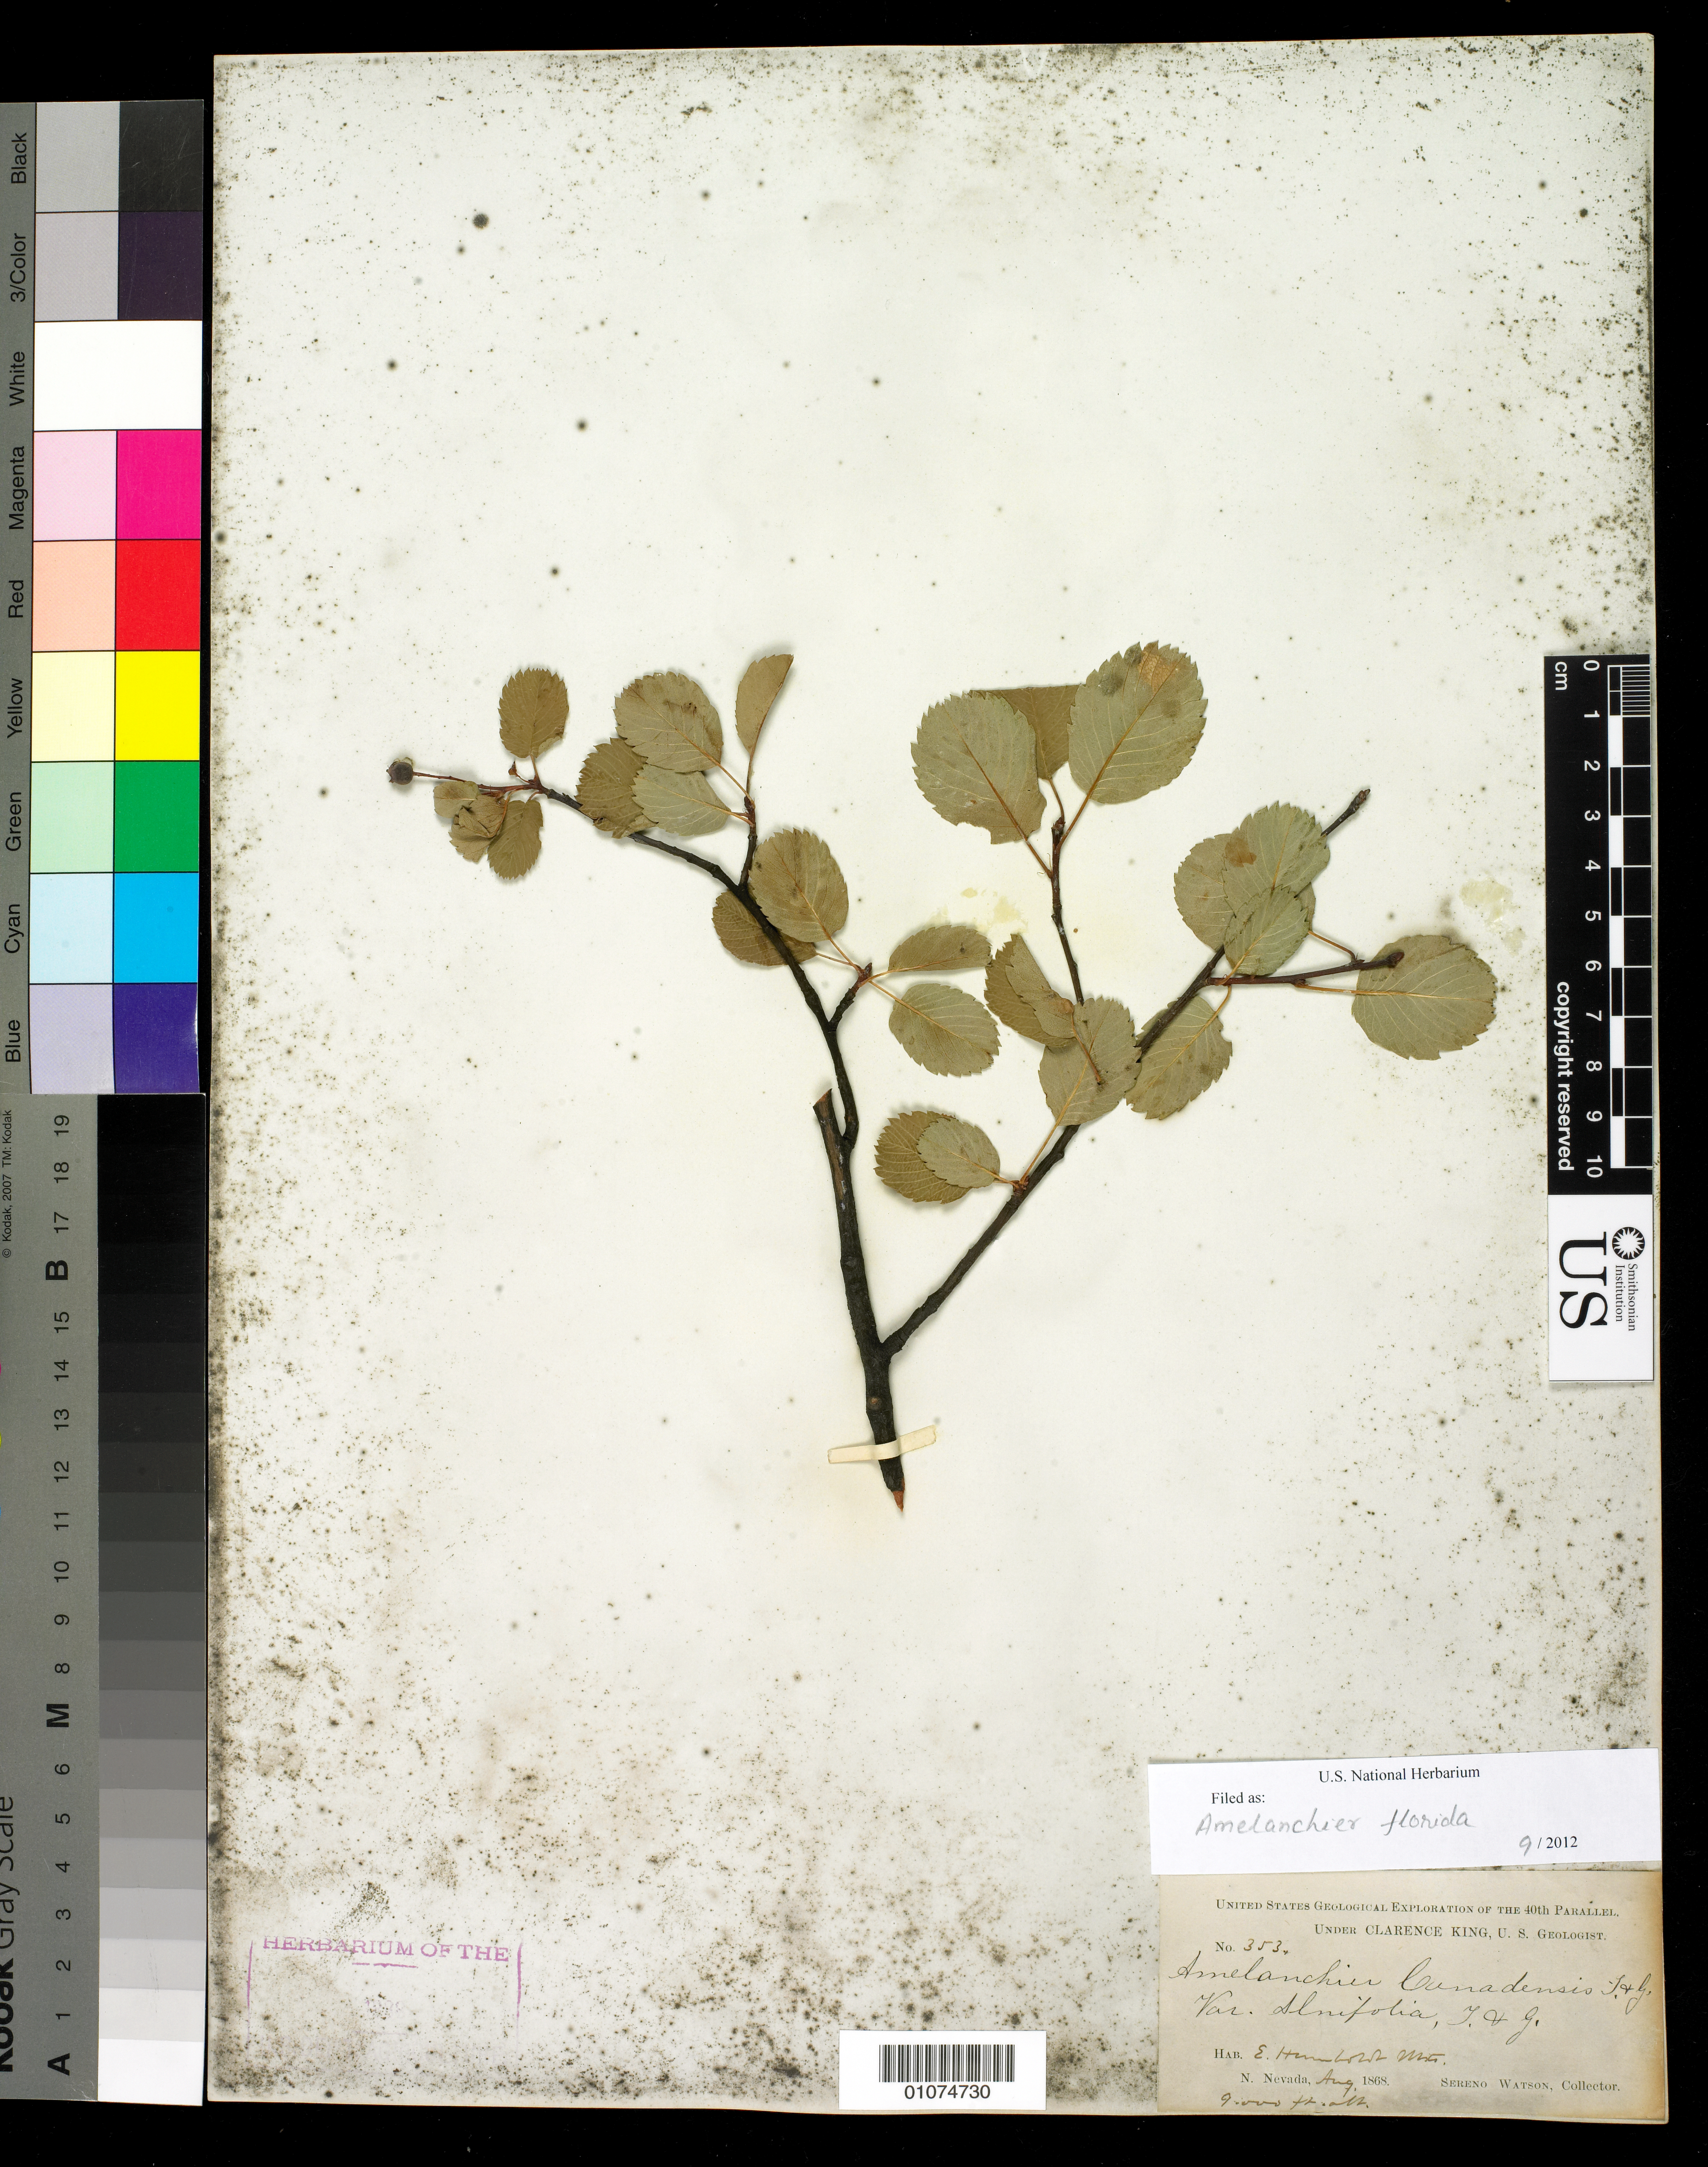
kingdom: Plantae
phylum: Tracheophyta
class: Magnoliopsida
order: Rosales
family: Rosaceae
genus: Amelanchier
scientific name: Amelanchier florida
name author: Lindl.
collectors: S. Watson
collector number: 353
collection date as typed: Aug 1868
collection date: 1868-08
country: United States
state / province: Nevada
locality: E. Humboldt Mts., N. Nevada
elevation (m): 2743